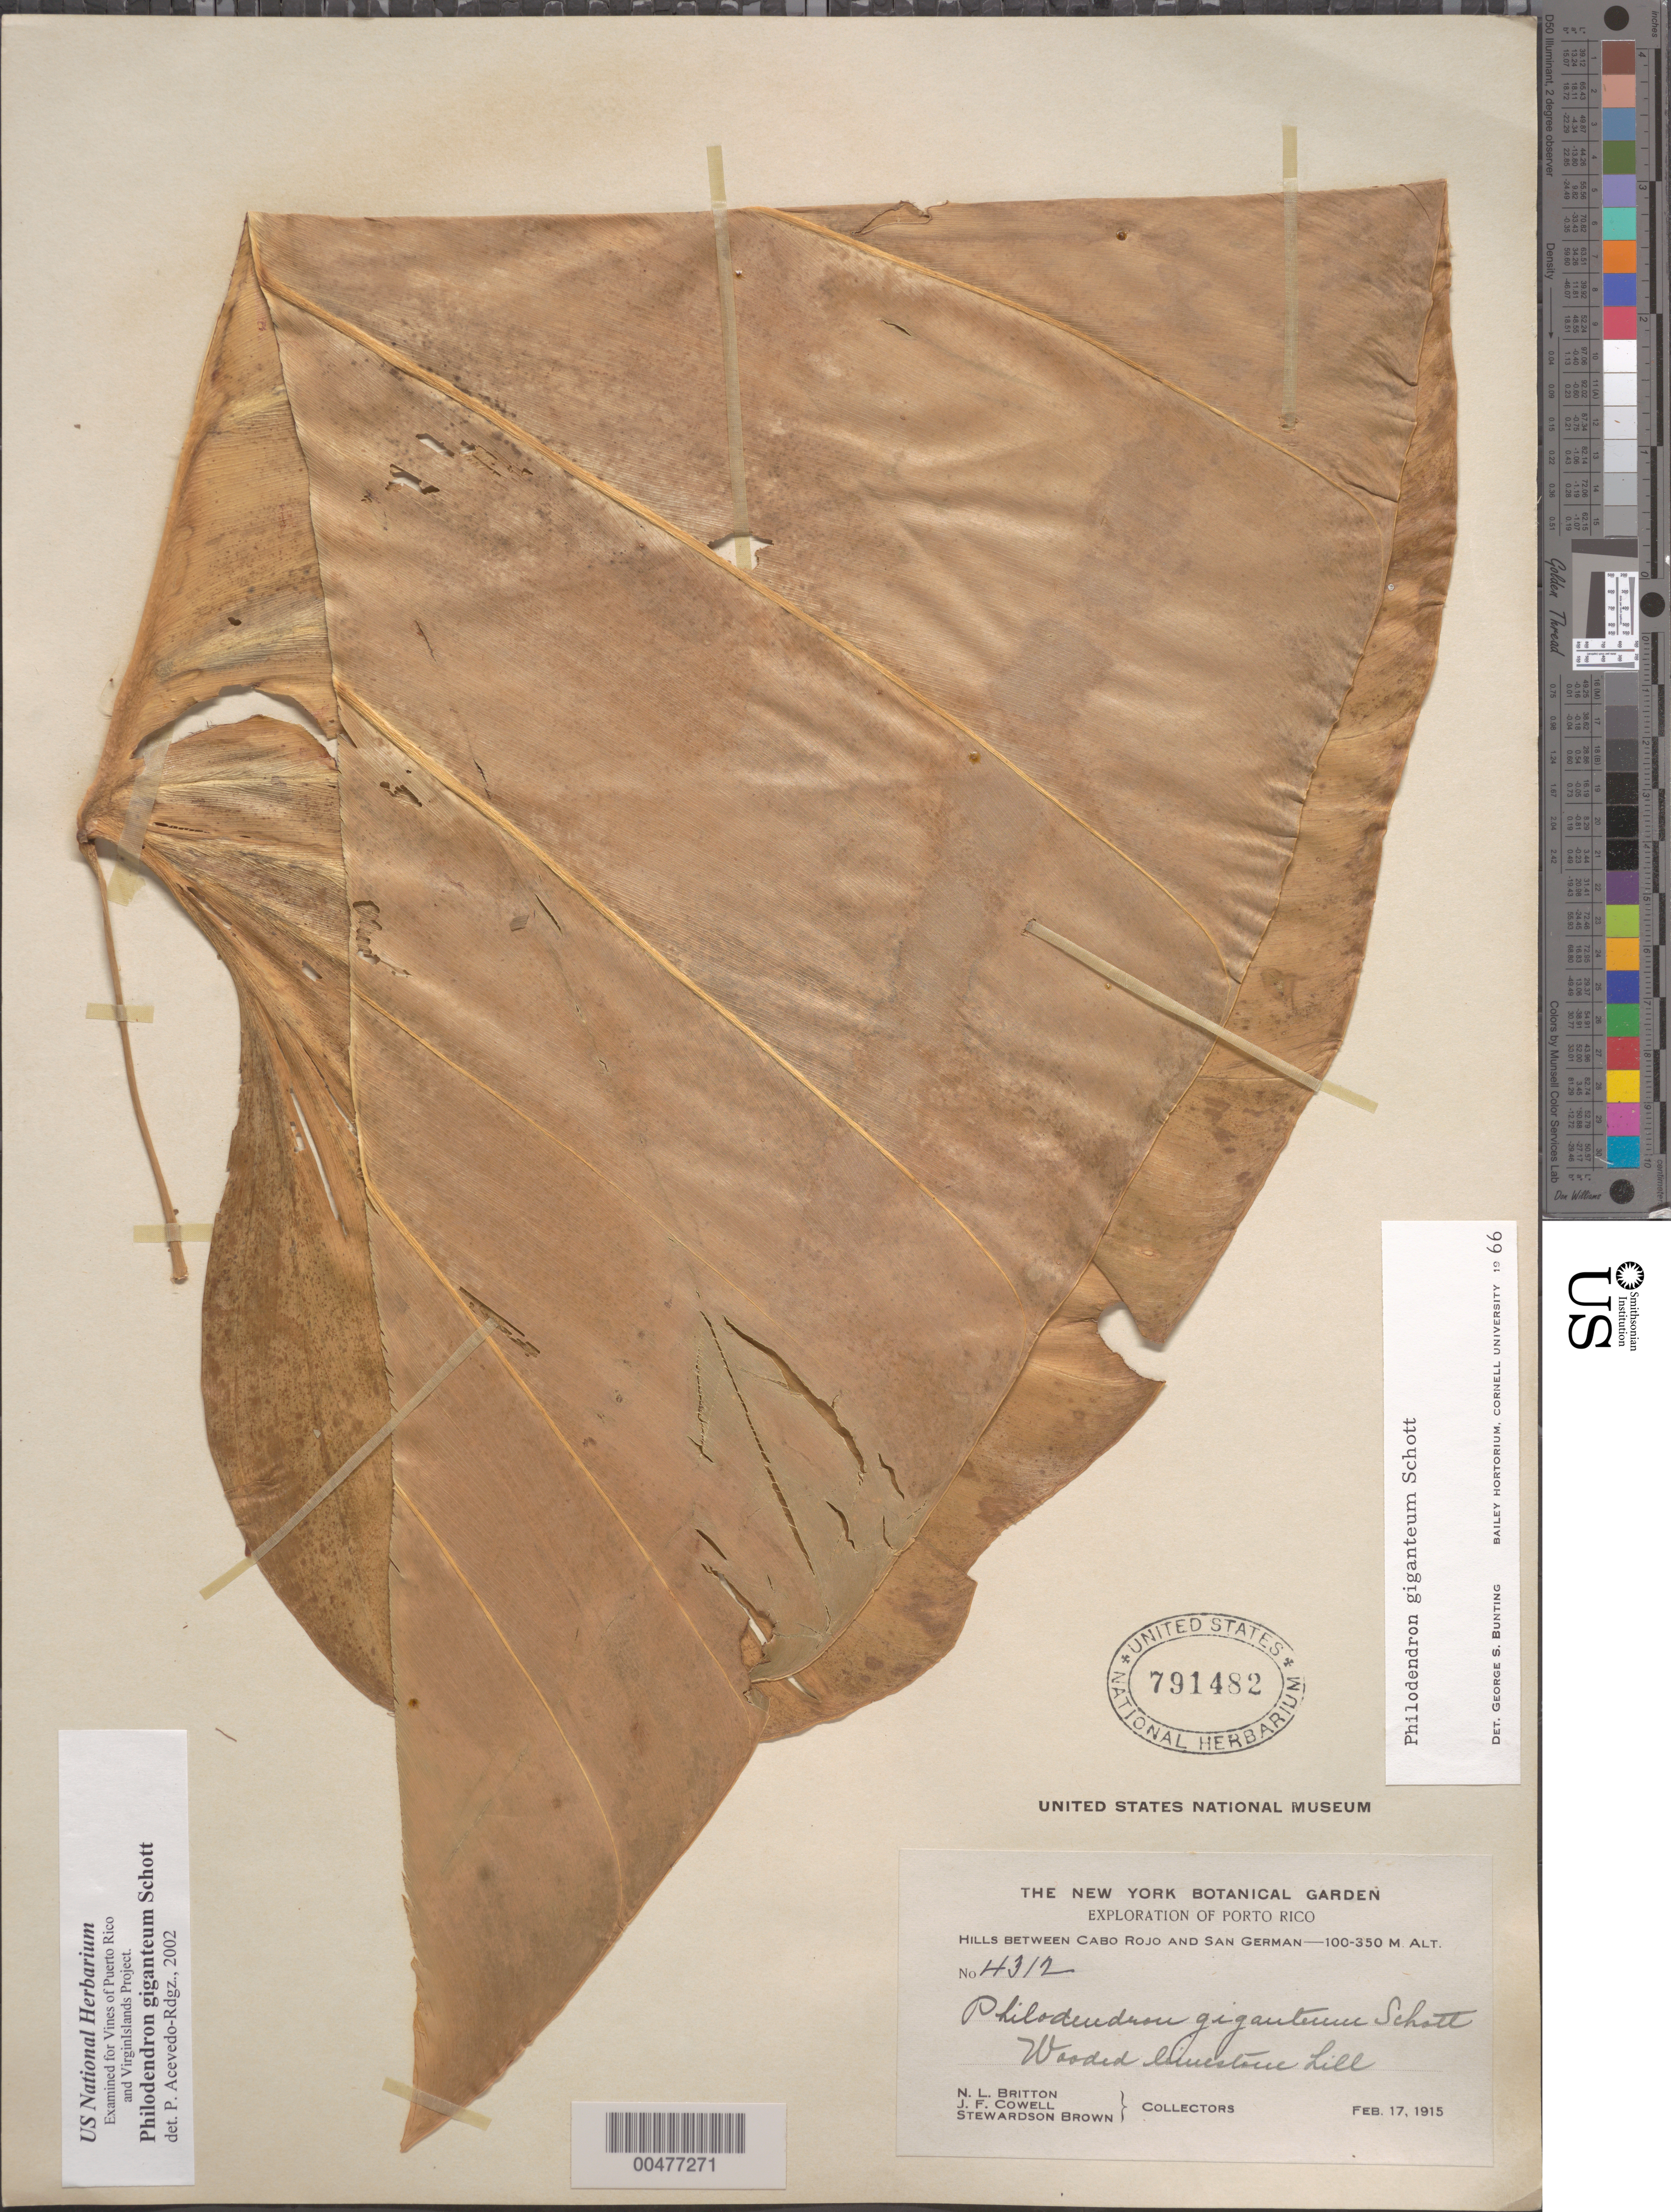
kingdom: Plantae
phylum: Tracheophyta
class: Liliopsida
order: Alismatales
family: Araceae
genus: Philodendron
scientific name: Philodendron giganteum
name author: Schott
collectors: Britton, --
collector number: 4312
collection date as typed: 17 Feb 1915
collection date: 1915-02-17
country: Puerto Rico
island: Greater Antilles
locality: between Cabo Rojo and San German. Wooded limestone hills.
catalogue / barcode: US 791482